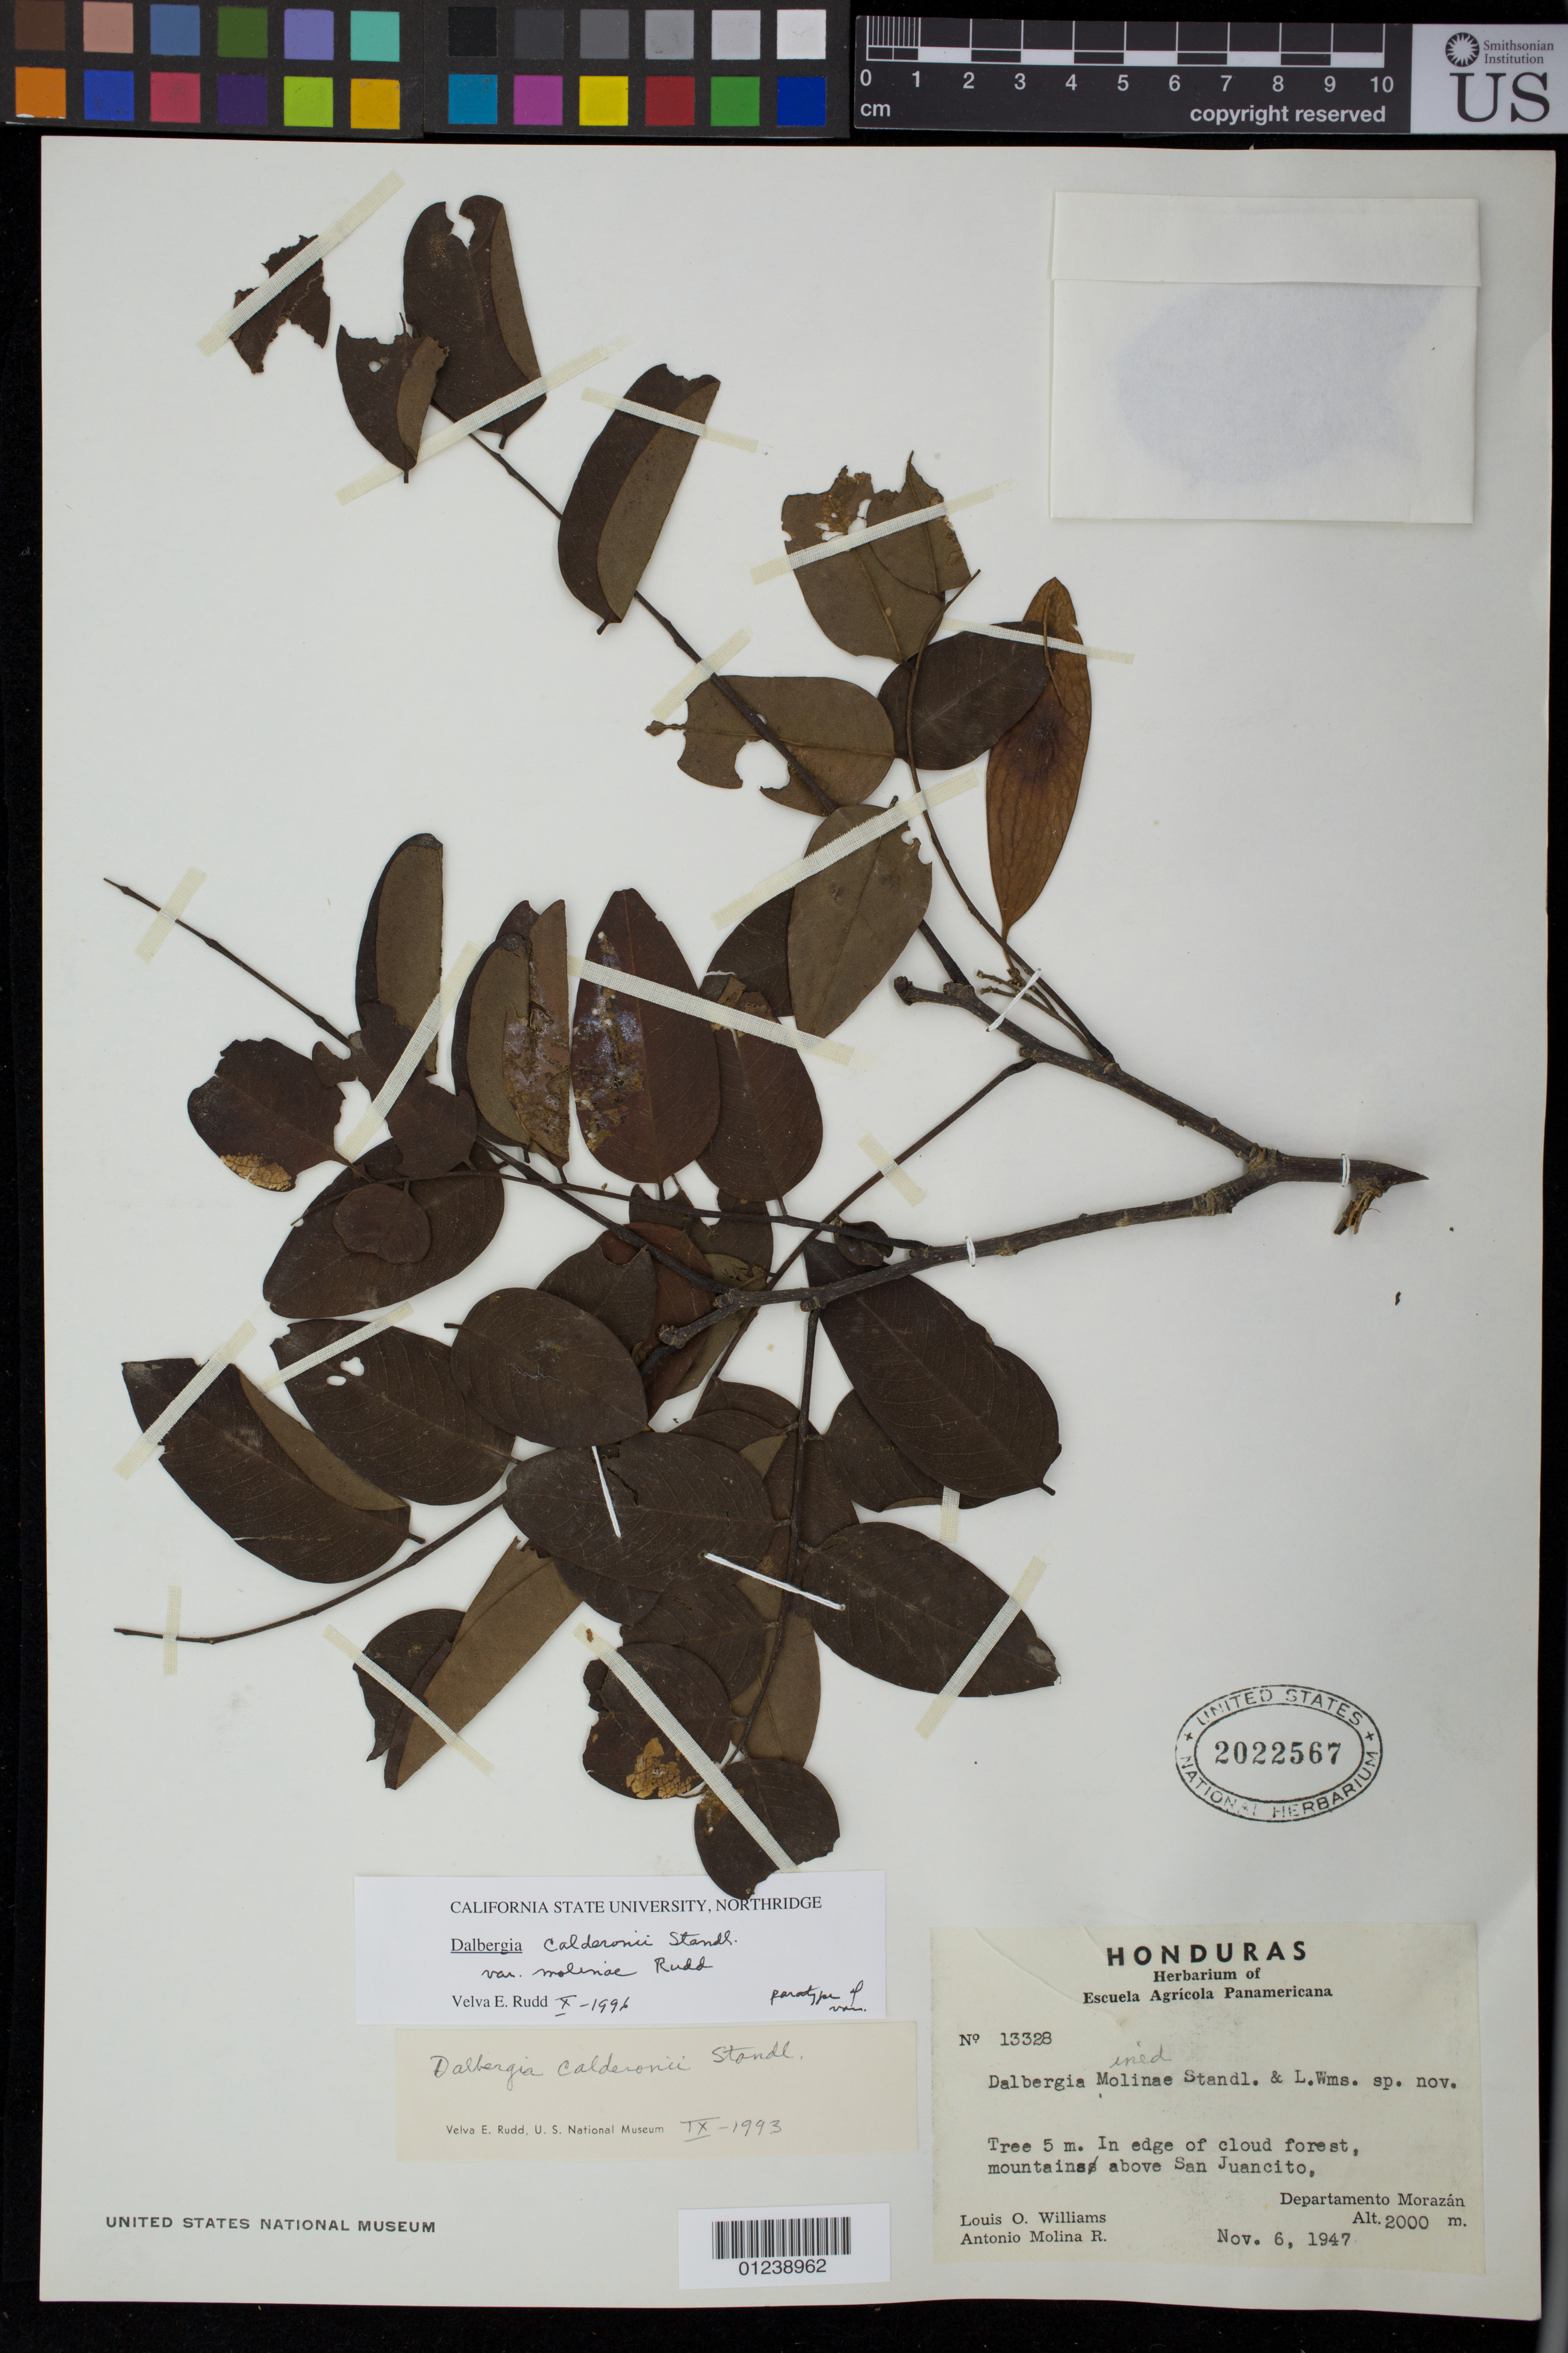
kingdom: Plantae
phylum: Tracheophyta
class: Magnoliopsida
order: Fabales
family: Fabaceae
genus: Dalbergia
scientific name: Dalbergia calderonii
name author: Standl.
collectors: L. O. Williams & A. Molina R.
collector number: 13328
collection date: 1947-11-06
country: Honduras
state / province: Fco. Morazán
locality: mountains above San Juancito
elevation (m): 2000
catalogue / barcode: US 2022567